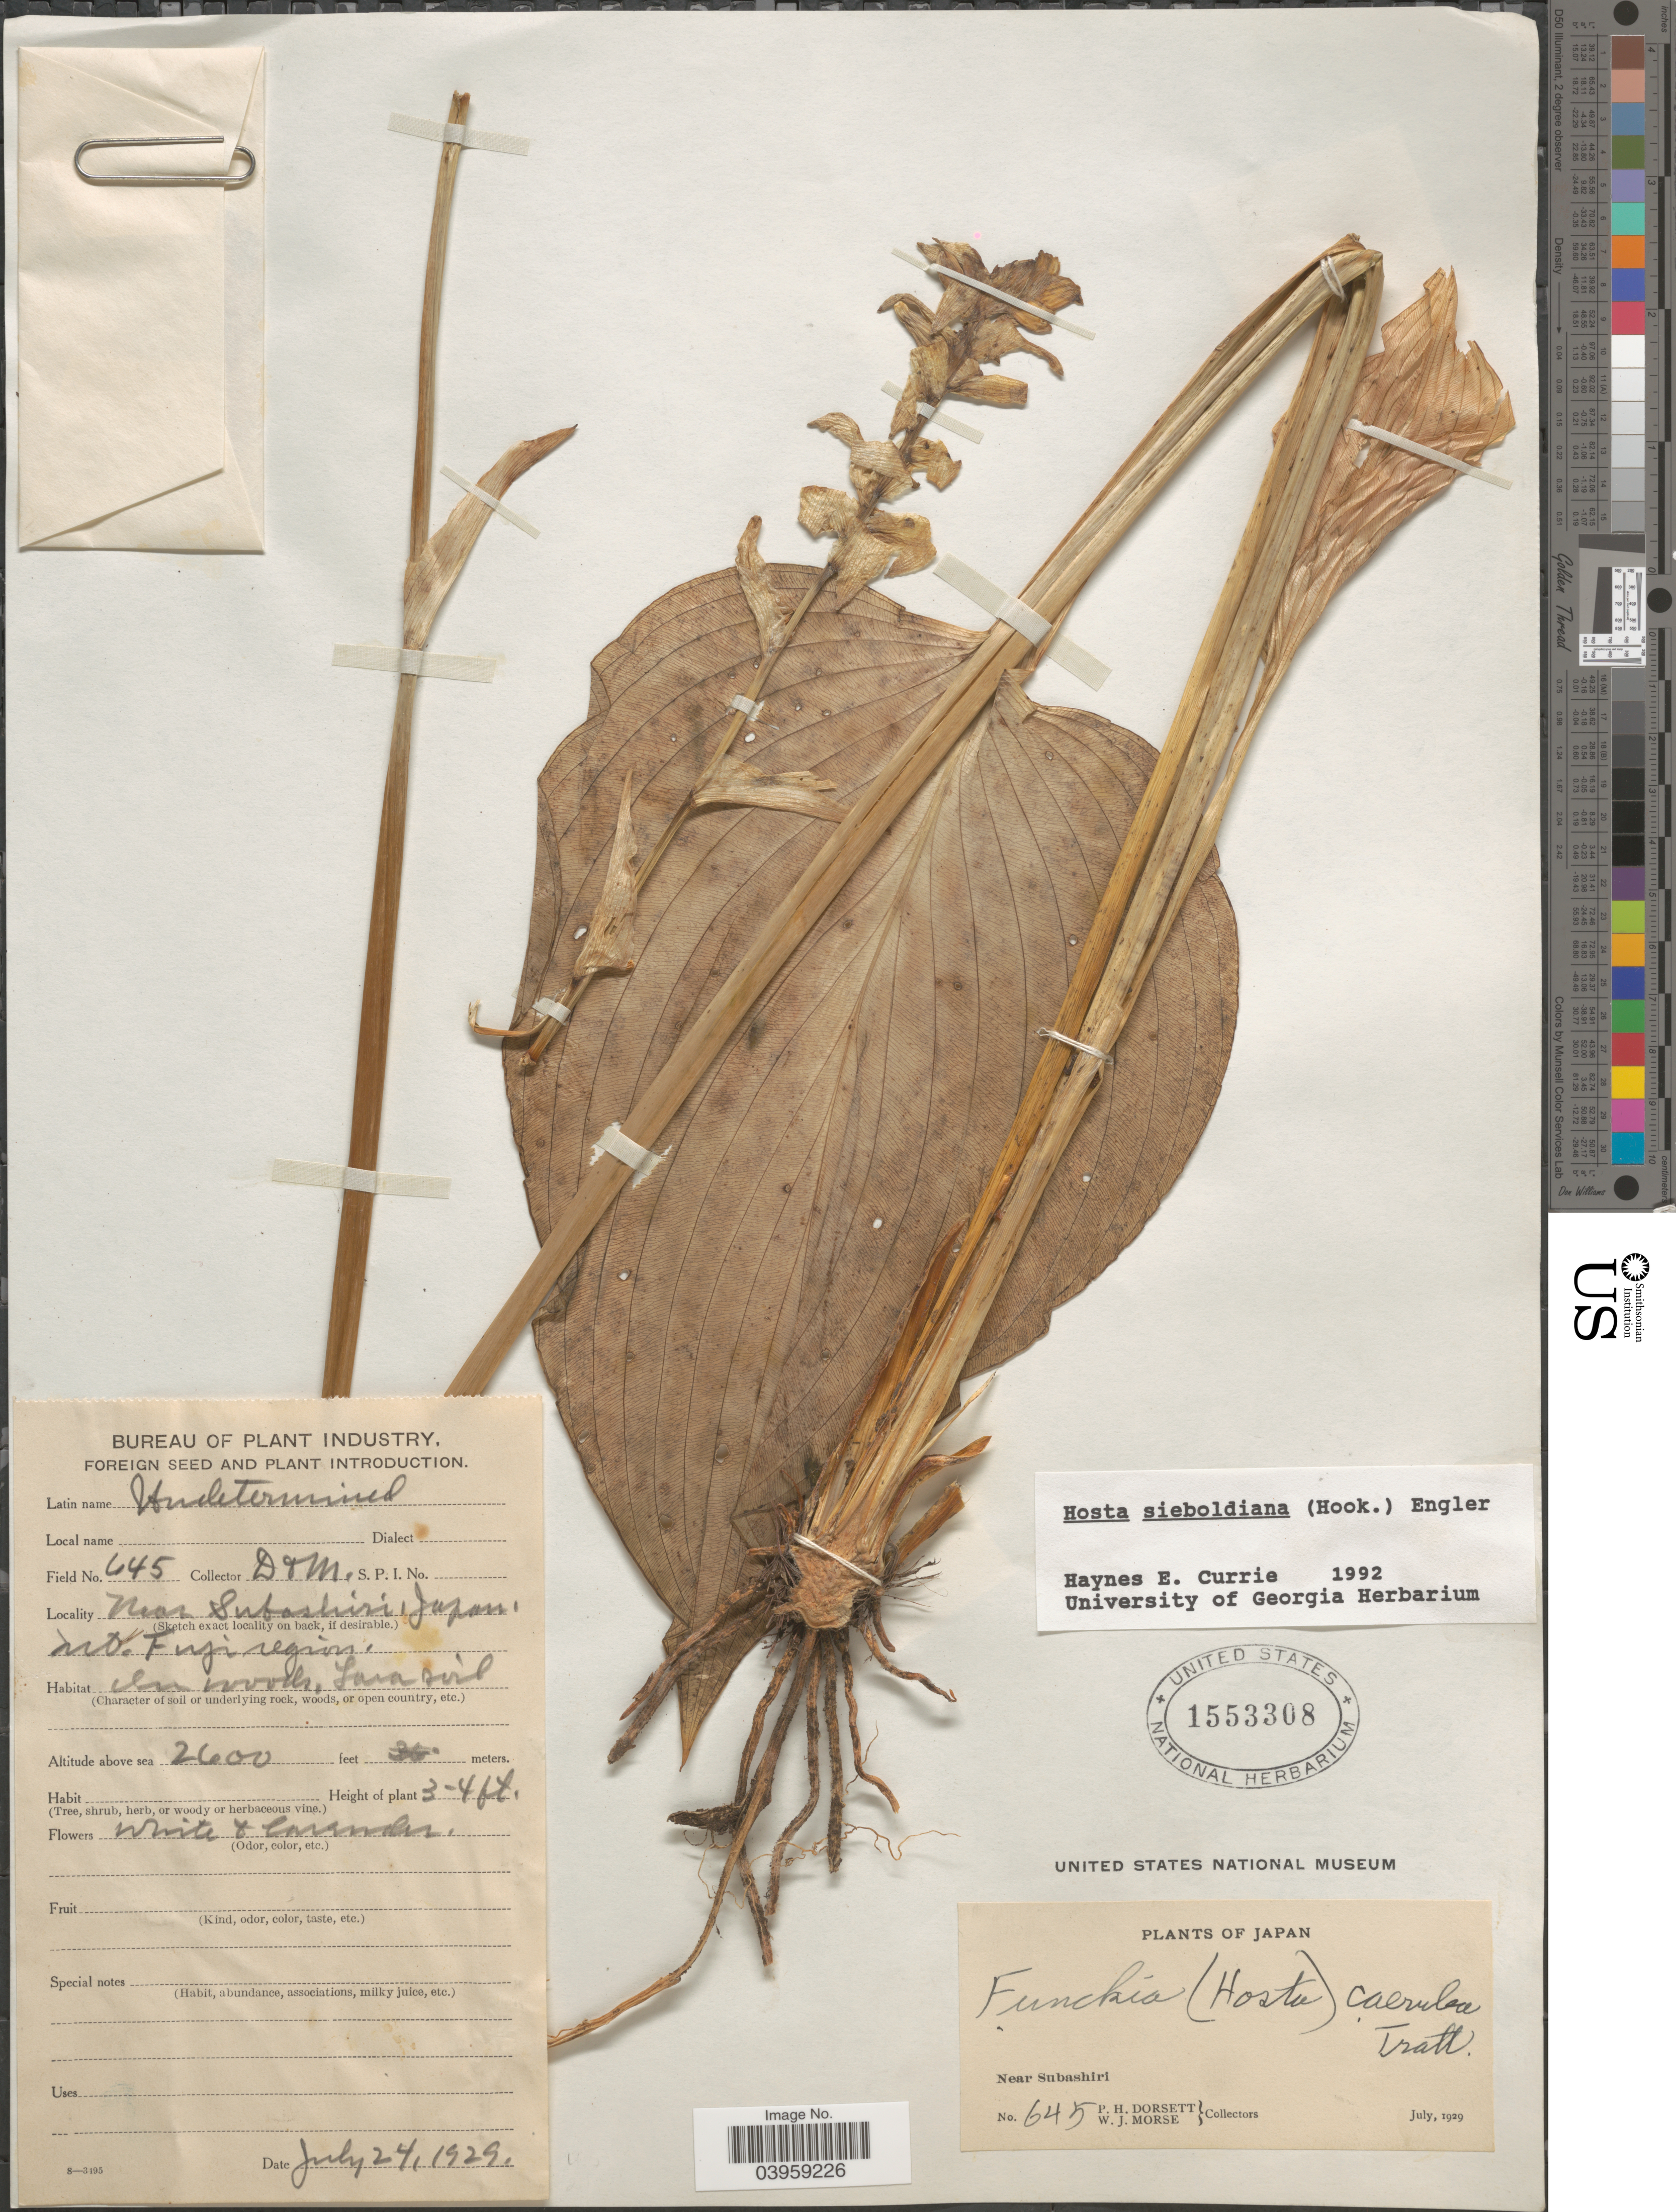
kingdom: Plantae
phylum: Tracheophyta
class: Liliopsida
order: Asparagales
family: Asparagaceae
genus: Hosta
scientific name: Hosta sieboldiana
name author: Engl.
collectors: P. H. Dorsett & W. J. Morse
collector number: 645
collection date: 1929-07-24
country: Japan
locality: Near Subashiri. Mt. Fuji region.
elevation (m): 792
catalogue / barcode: US 1553308